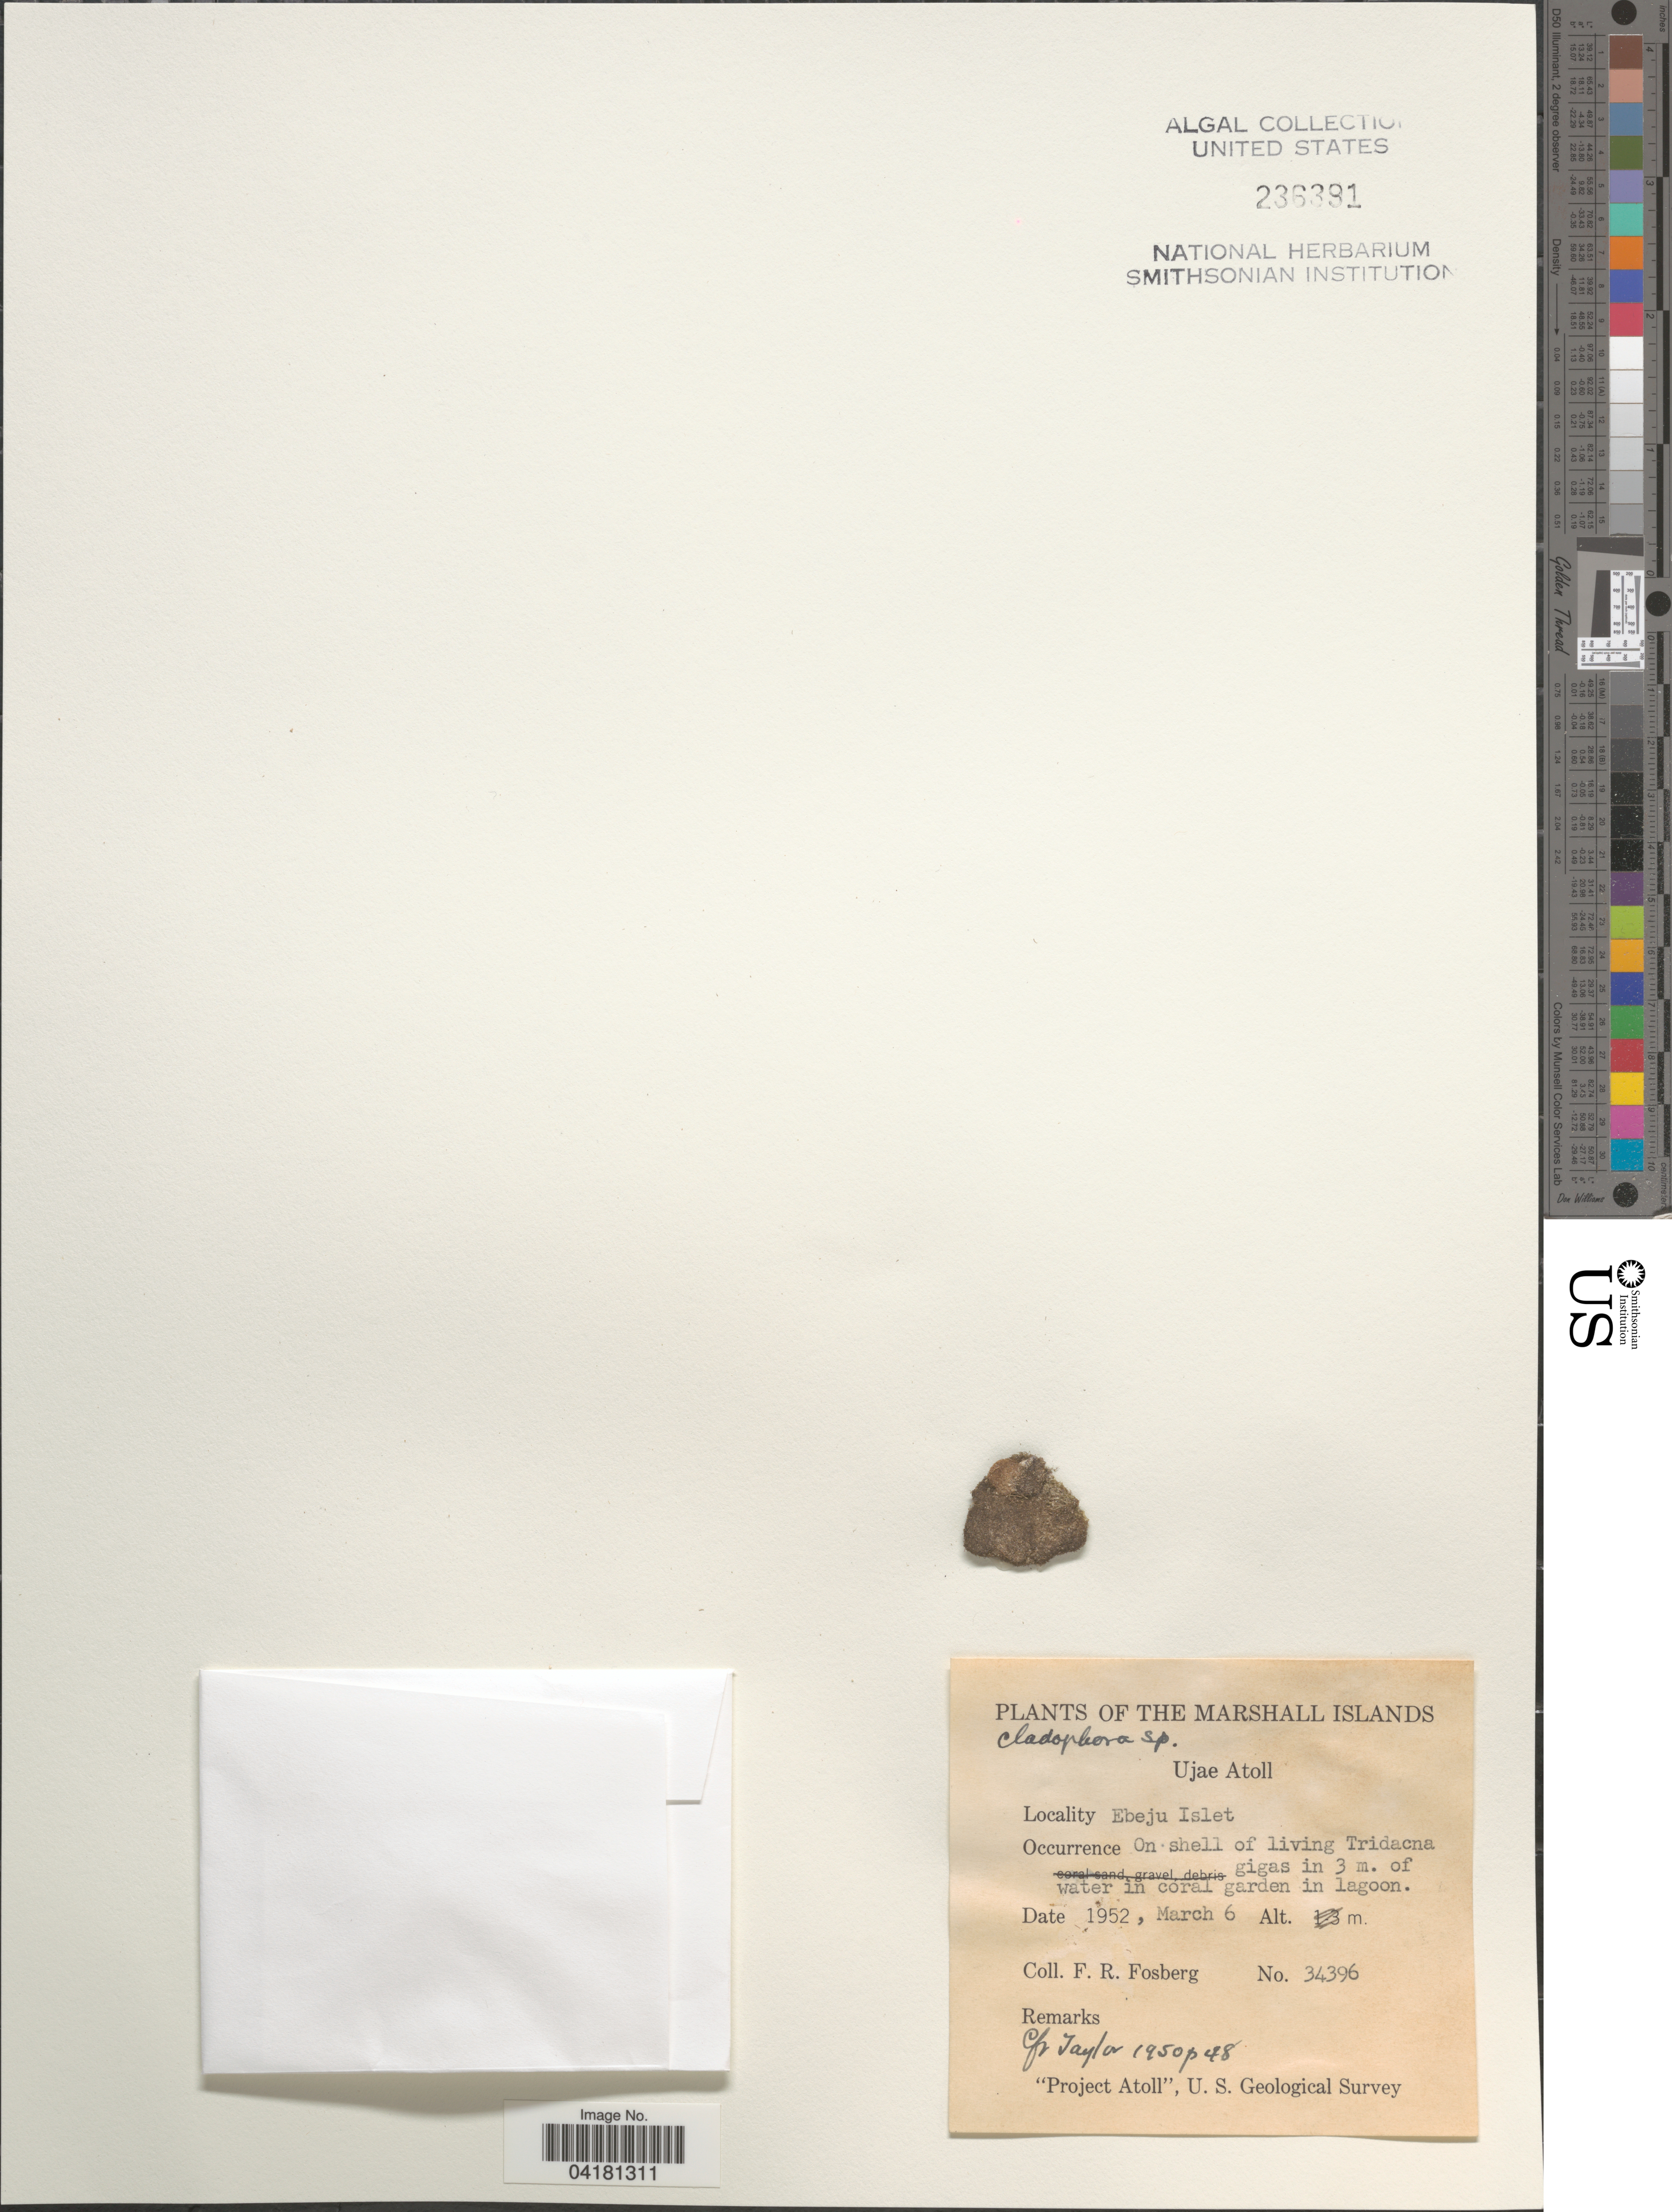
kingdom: Plantae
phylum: Chlorophyta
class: Ulvophyceae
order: Cladophorales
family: Cladophoraceae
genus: Cladophora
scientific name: Cladophora sp.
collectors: F. R. Fosberg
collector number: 34396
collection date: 1952-03-06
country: Marshall Islands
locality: Ujae Atoll. Ebeju Islet. "Project Atoll", U. S. Geological Survey.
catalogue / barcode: US 236391